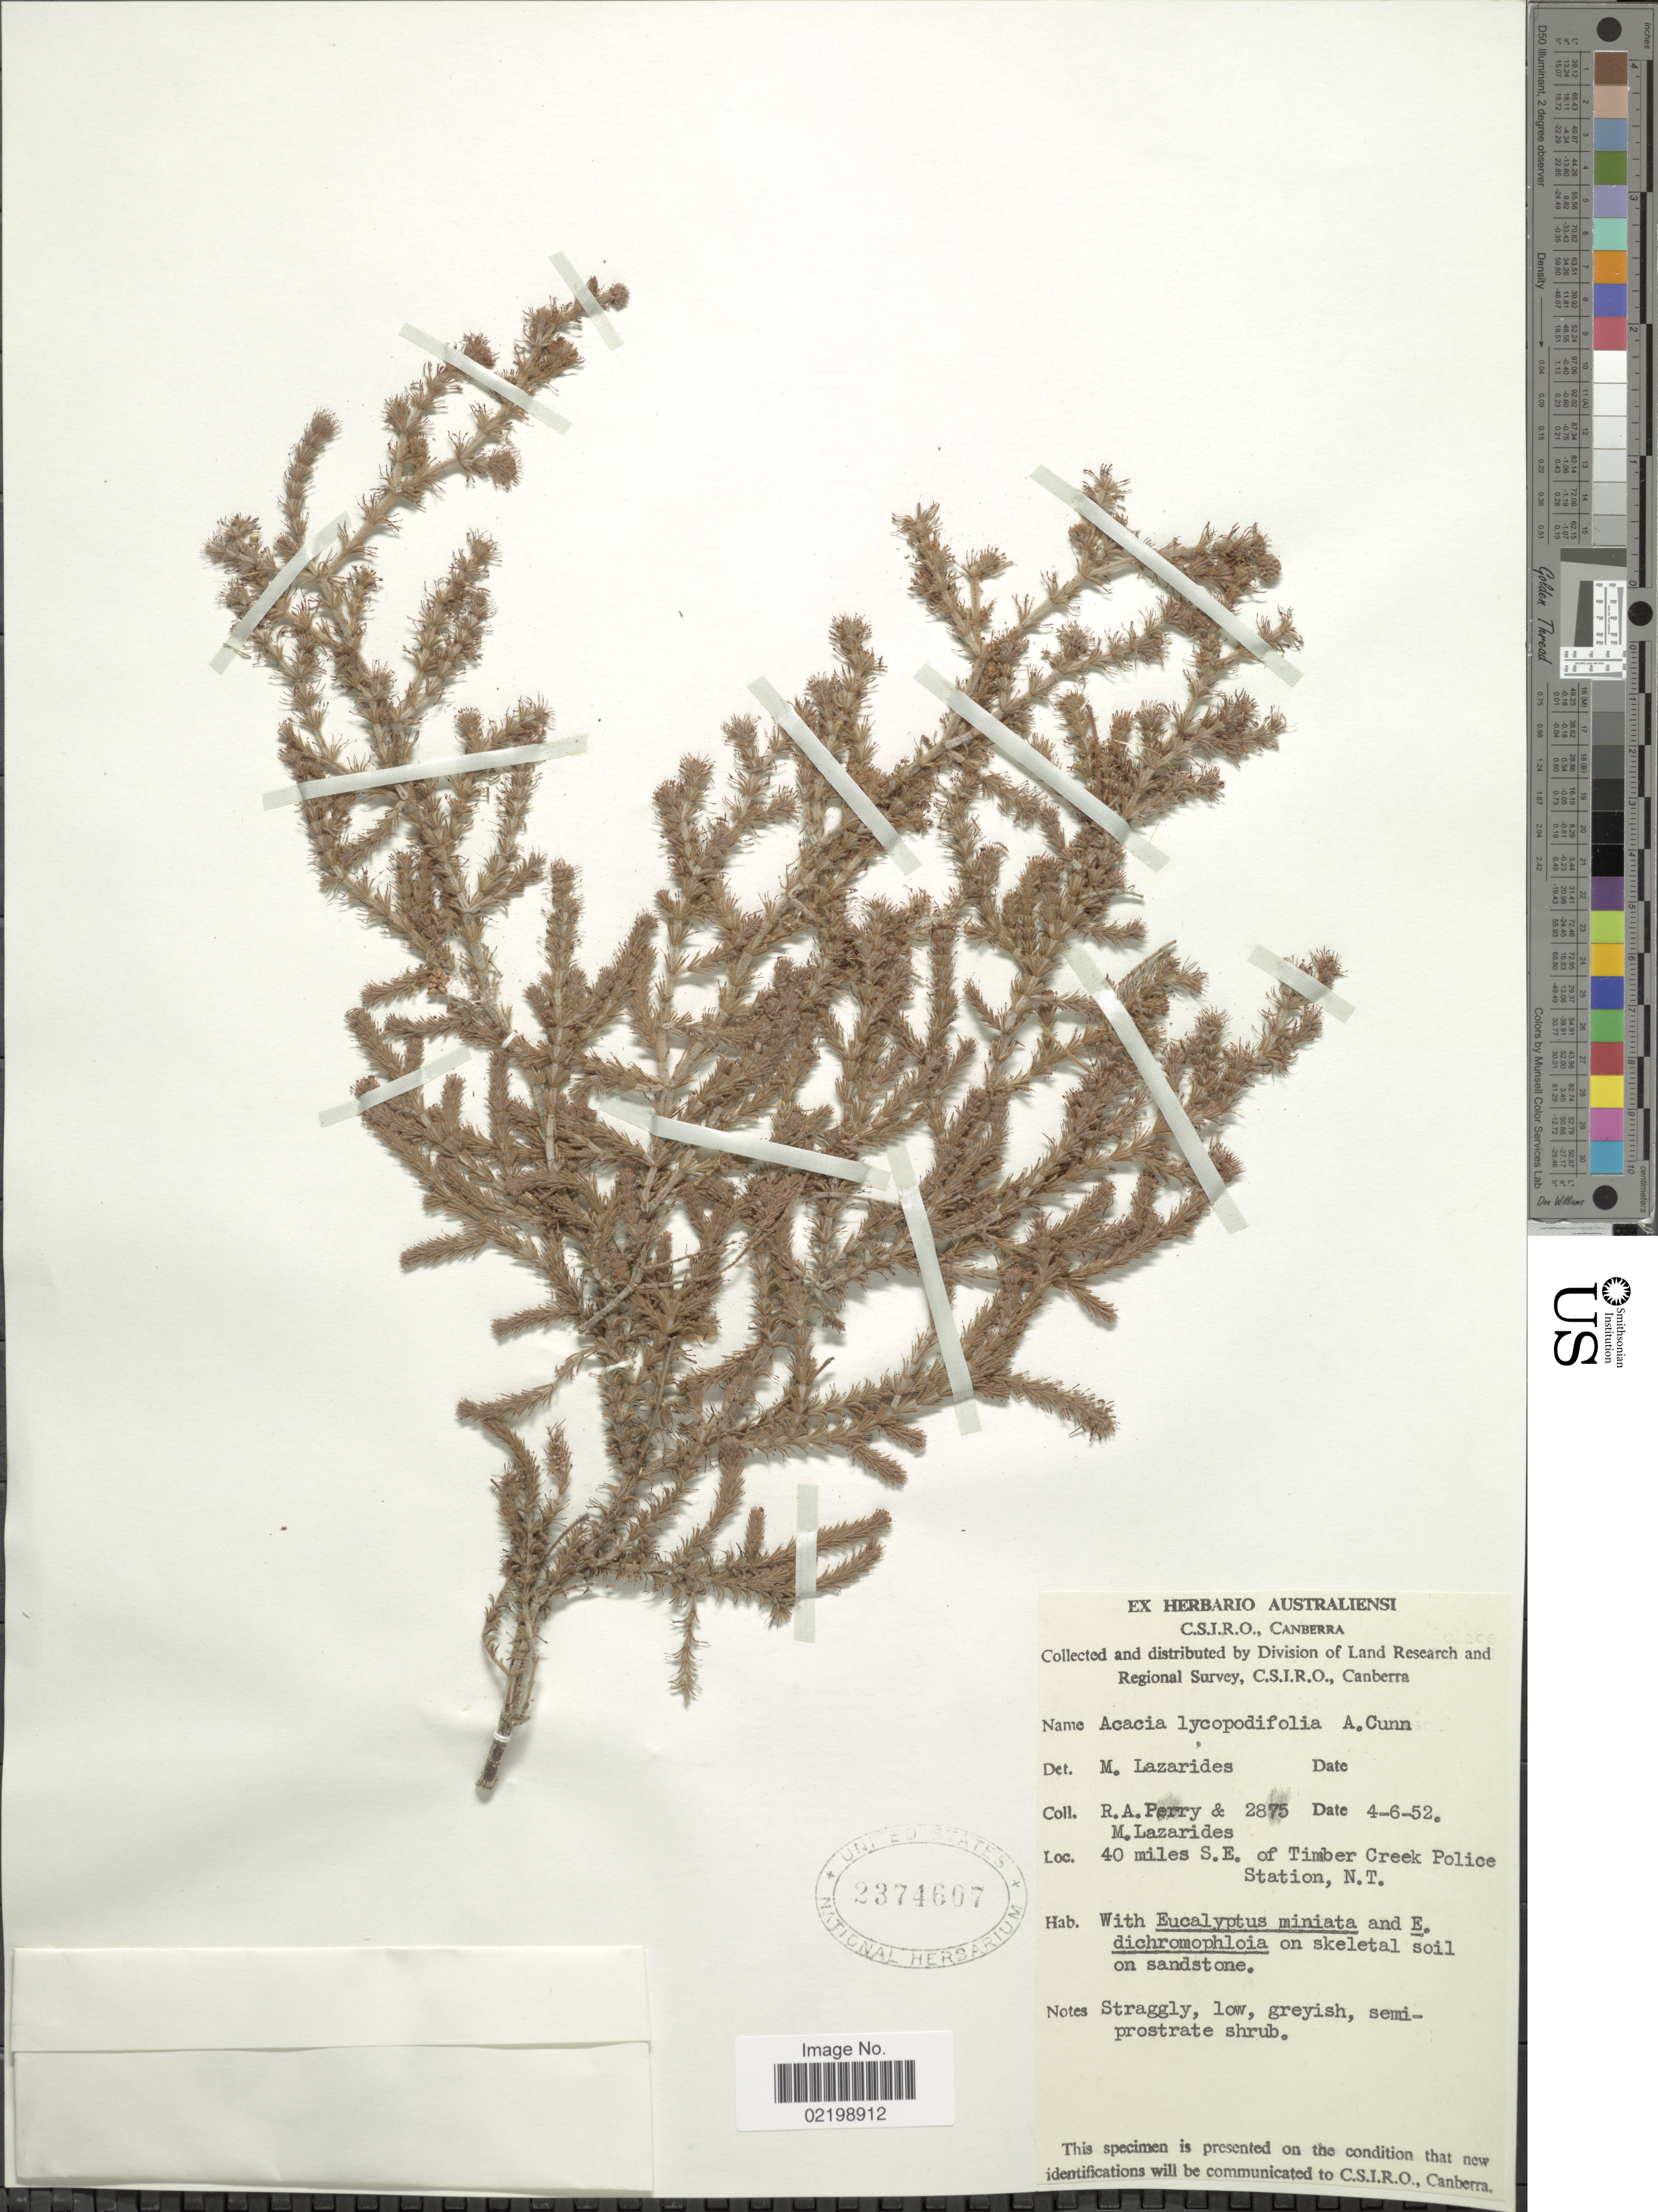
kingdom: Plantae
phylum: Tracheophyta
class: Magnoliopsida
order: Fabales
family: Fabaceae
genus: Acacia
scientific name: Acacia lycopodifolia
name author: Hook.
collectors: Perry, R. A. & M. Lazarides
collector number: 2875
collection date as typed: Transcribed d/m/y: 4/6/52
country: Australia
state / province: Northern Territory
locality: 40 miles S.E. of Timber Creek Police Station, N.T.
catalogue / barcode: US 2374607